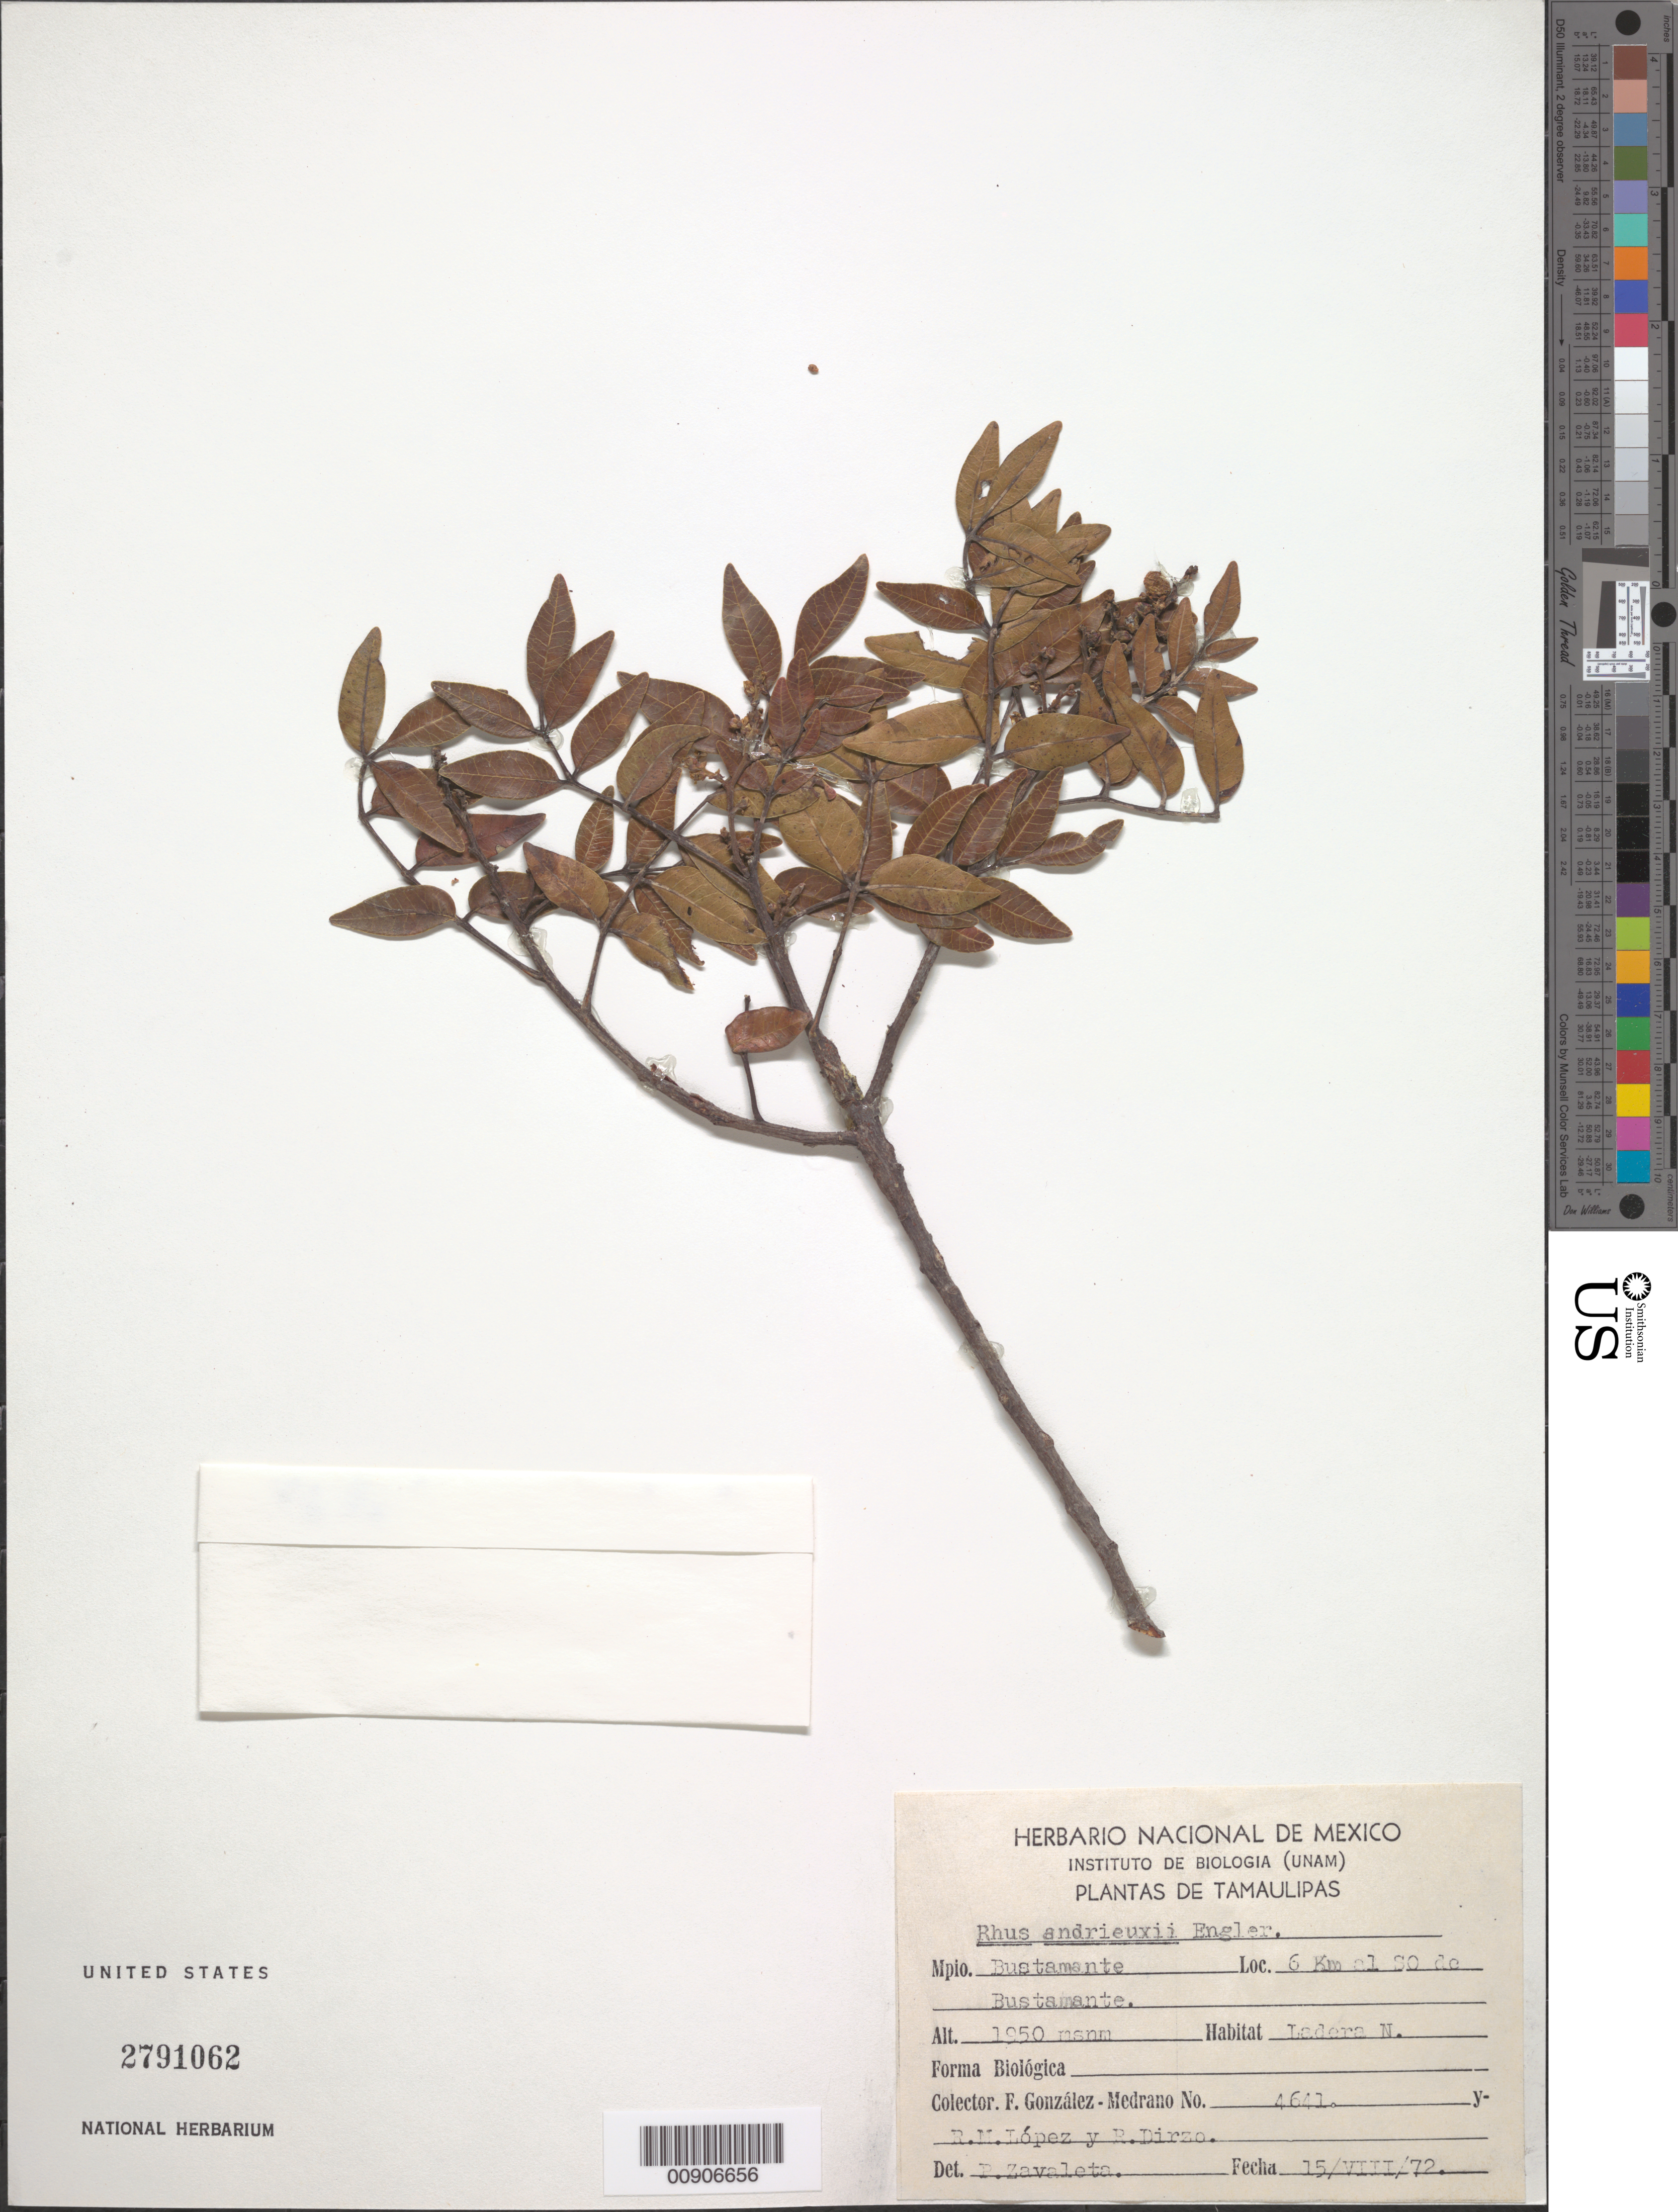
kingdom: Plantae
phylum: Tracheophyta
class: Magnoliopsida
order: Sapindales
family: Anacardiaceae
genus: Rhus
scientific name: Rhus andrieuxii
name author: Engl.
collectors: F. Medrano, López, R. M. & R. Dirzo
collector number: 4641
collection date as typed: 15 Aug 1972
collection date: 1972-08-15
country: Mexico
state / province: Tamaulipas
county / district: Bustamante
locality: Tamaulipas: Mpio. Bustamante: 6 km al SO de Bustamante.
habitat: Ladera N.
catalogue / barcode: US 2791062